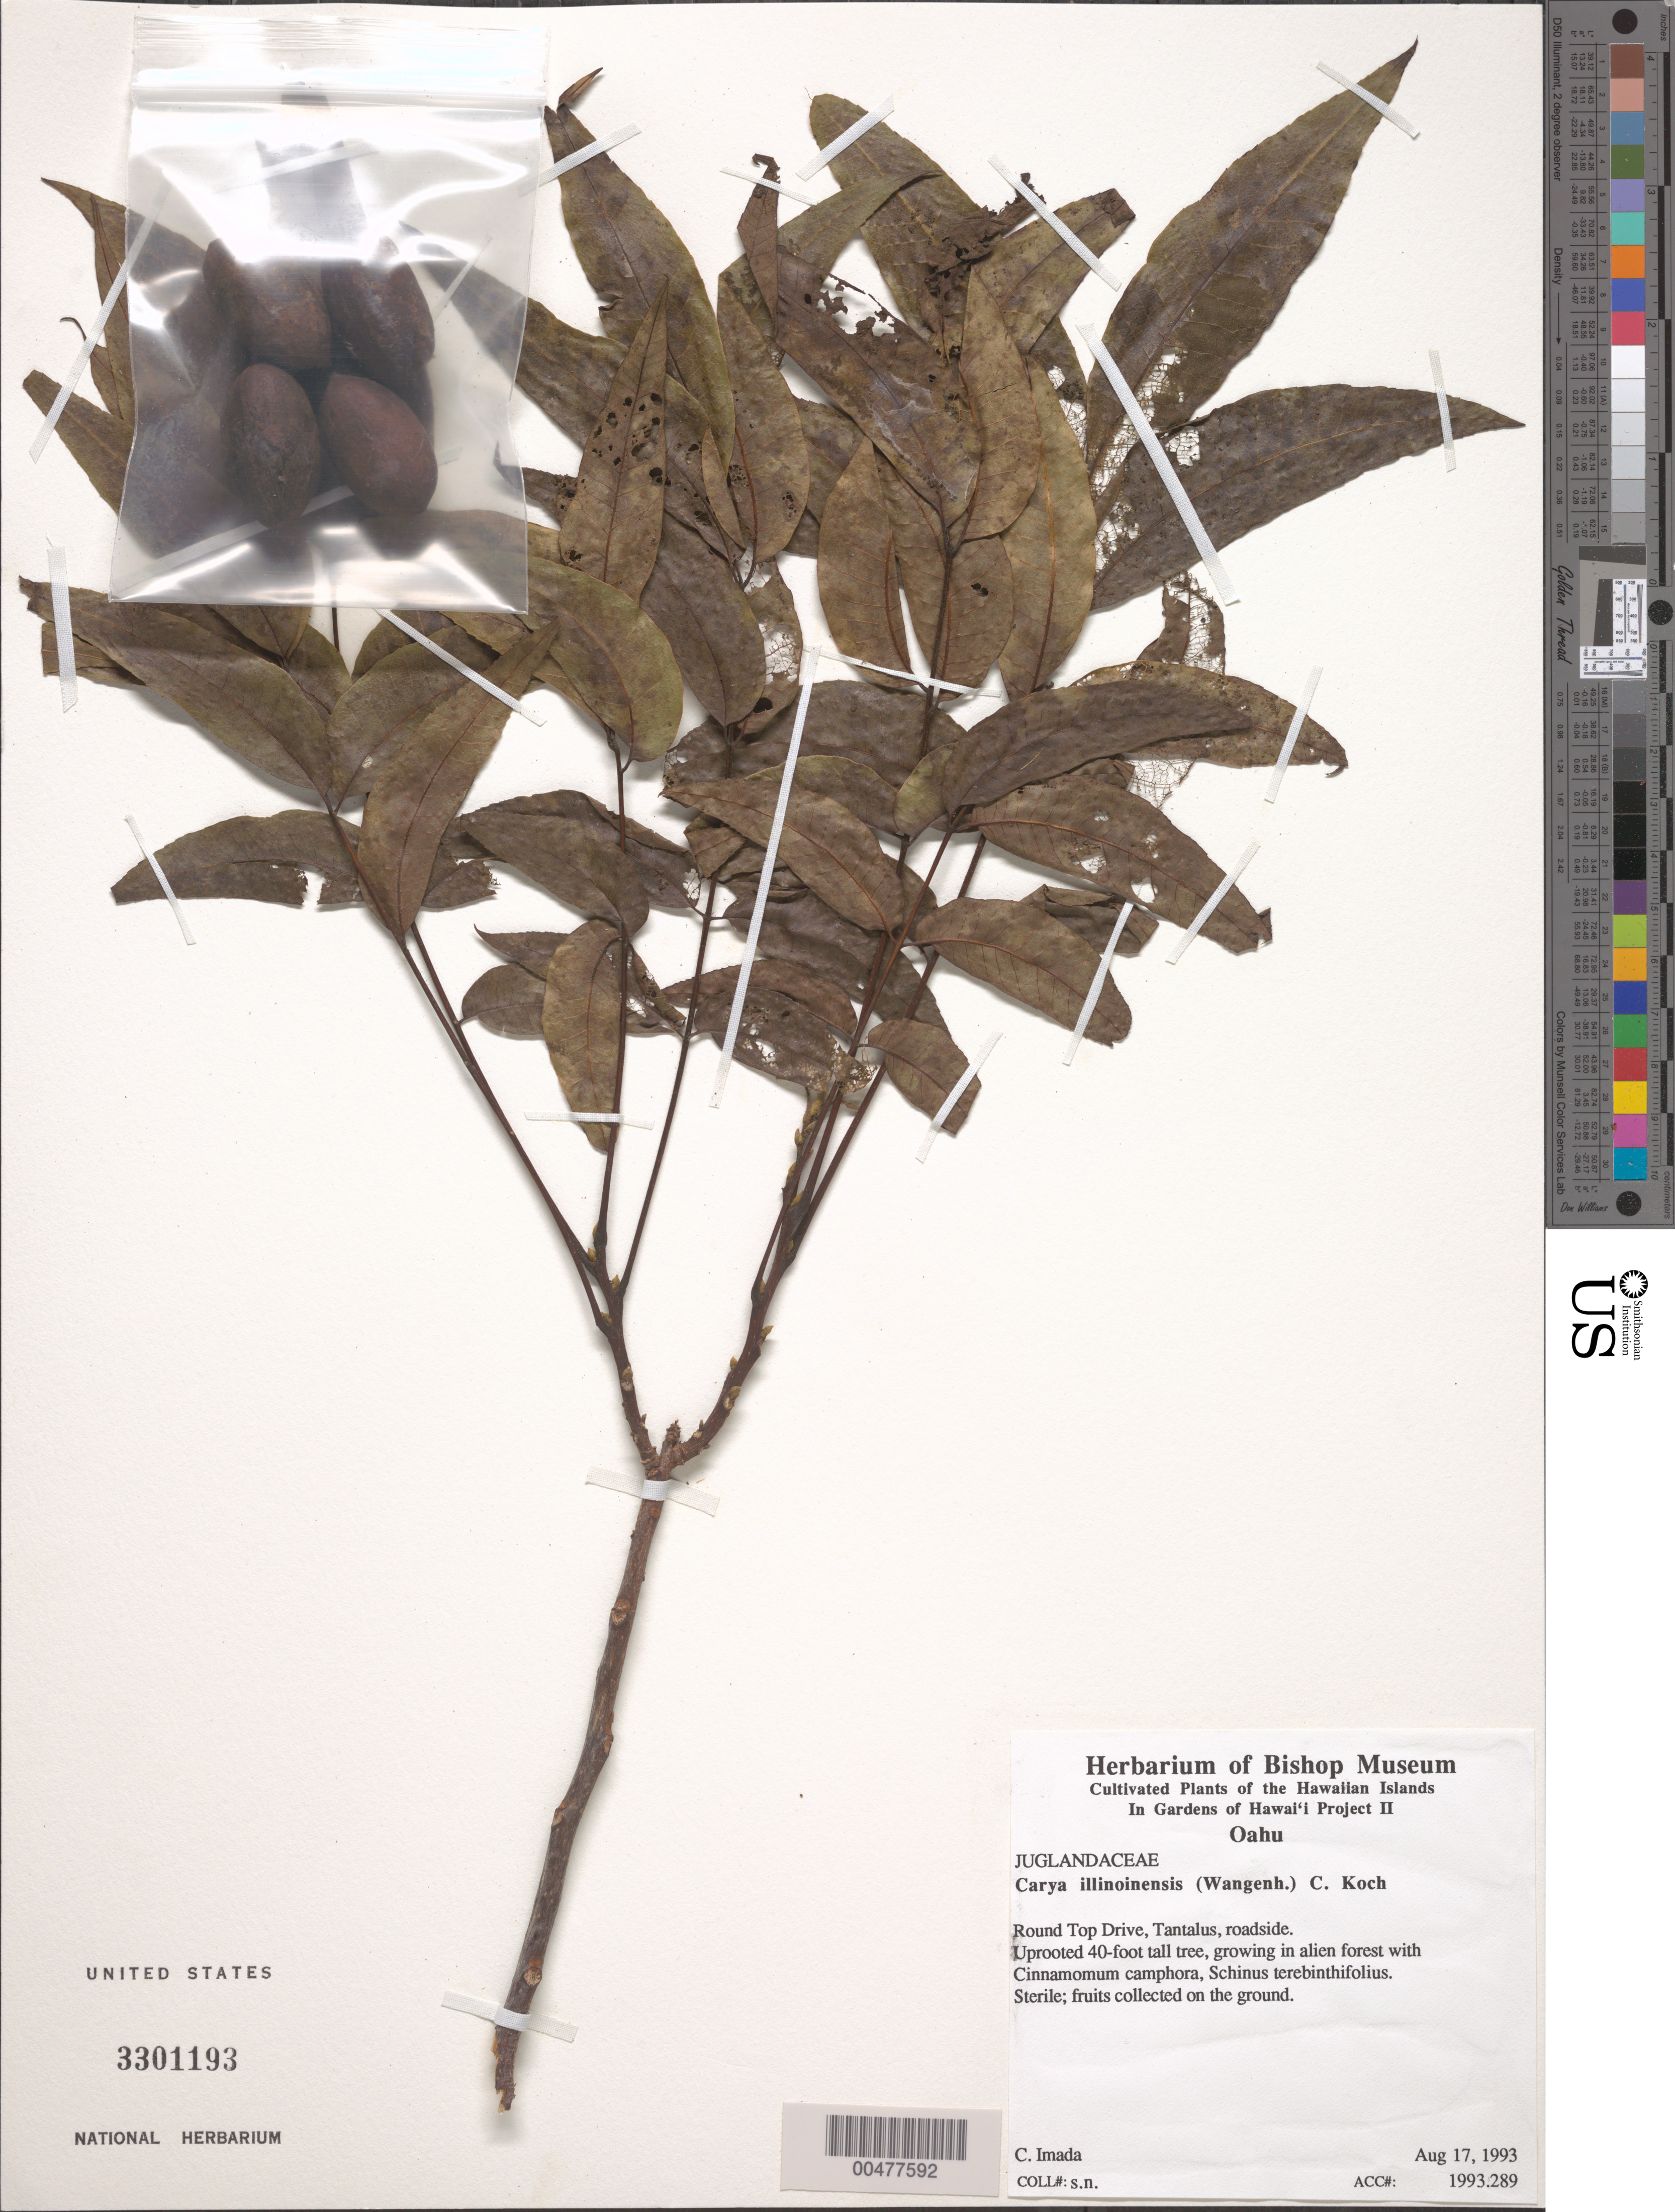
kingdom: Plantae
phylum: Tracheophyta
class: Magnoliopsida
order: Fagales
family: Juglandaceae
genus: Carya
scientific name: Carya illinoinensis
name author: (Wangenh.) K. Koch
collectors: C. Imada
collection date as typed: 17 Aug 1993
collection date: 1993-08-17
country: United States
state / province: Hawaii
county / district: Honolulu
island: Oahu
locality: Round Top Drive, Tantalus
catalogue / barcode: US 3301193